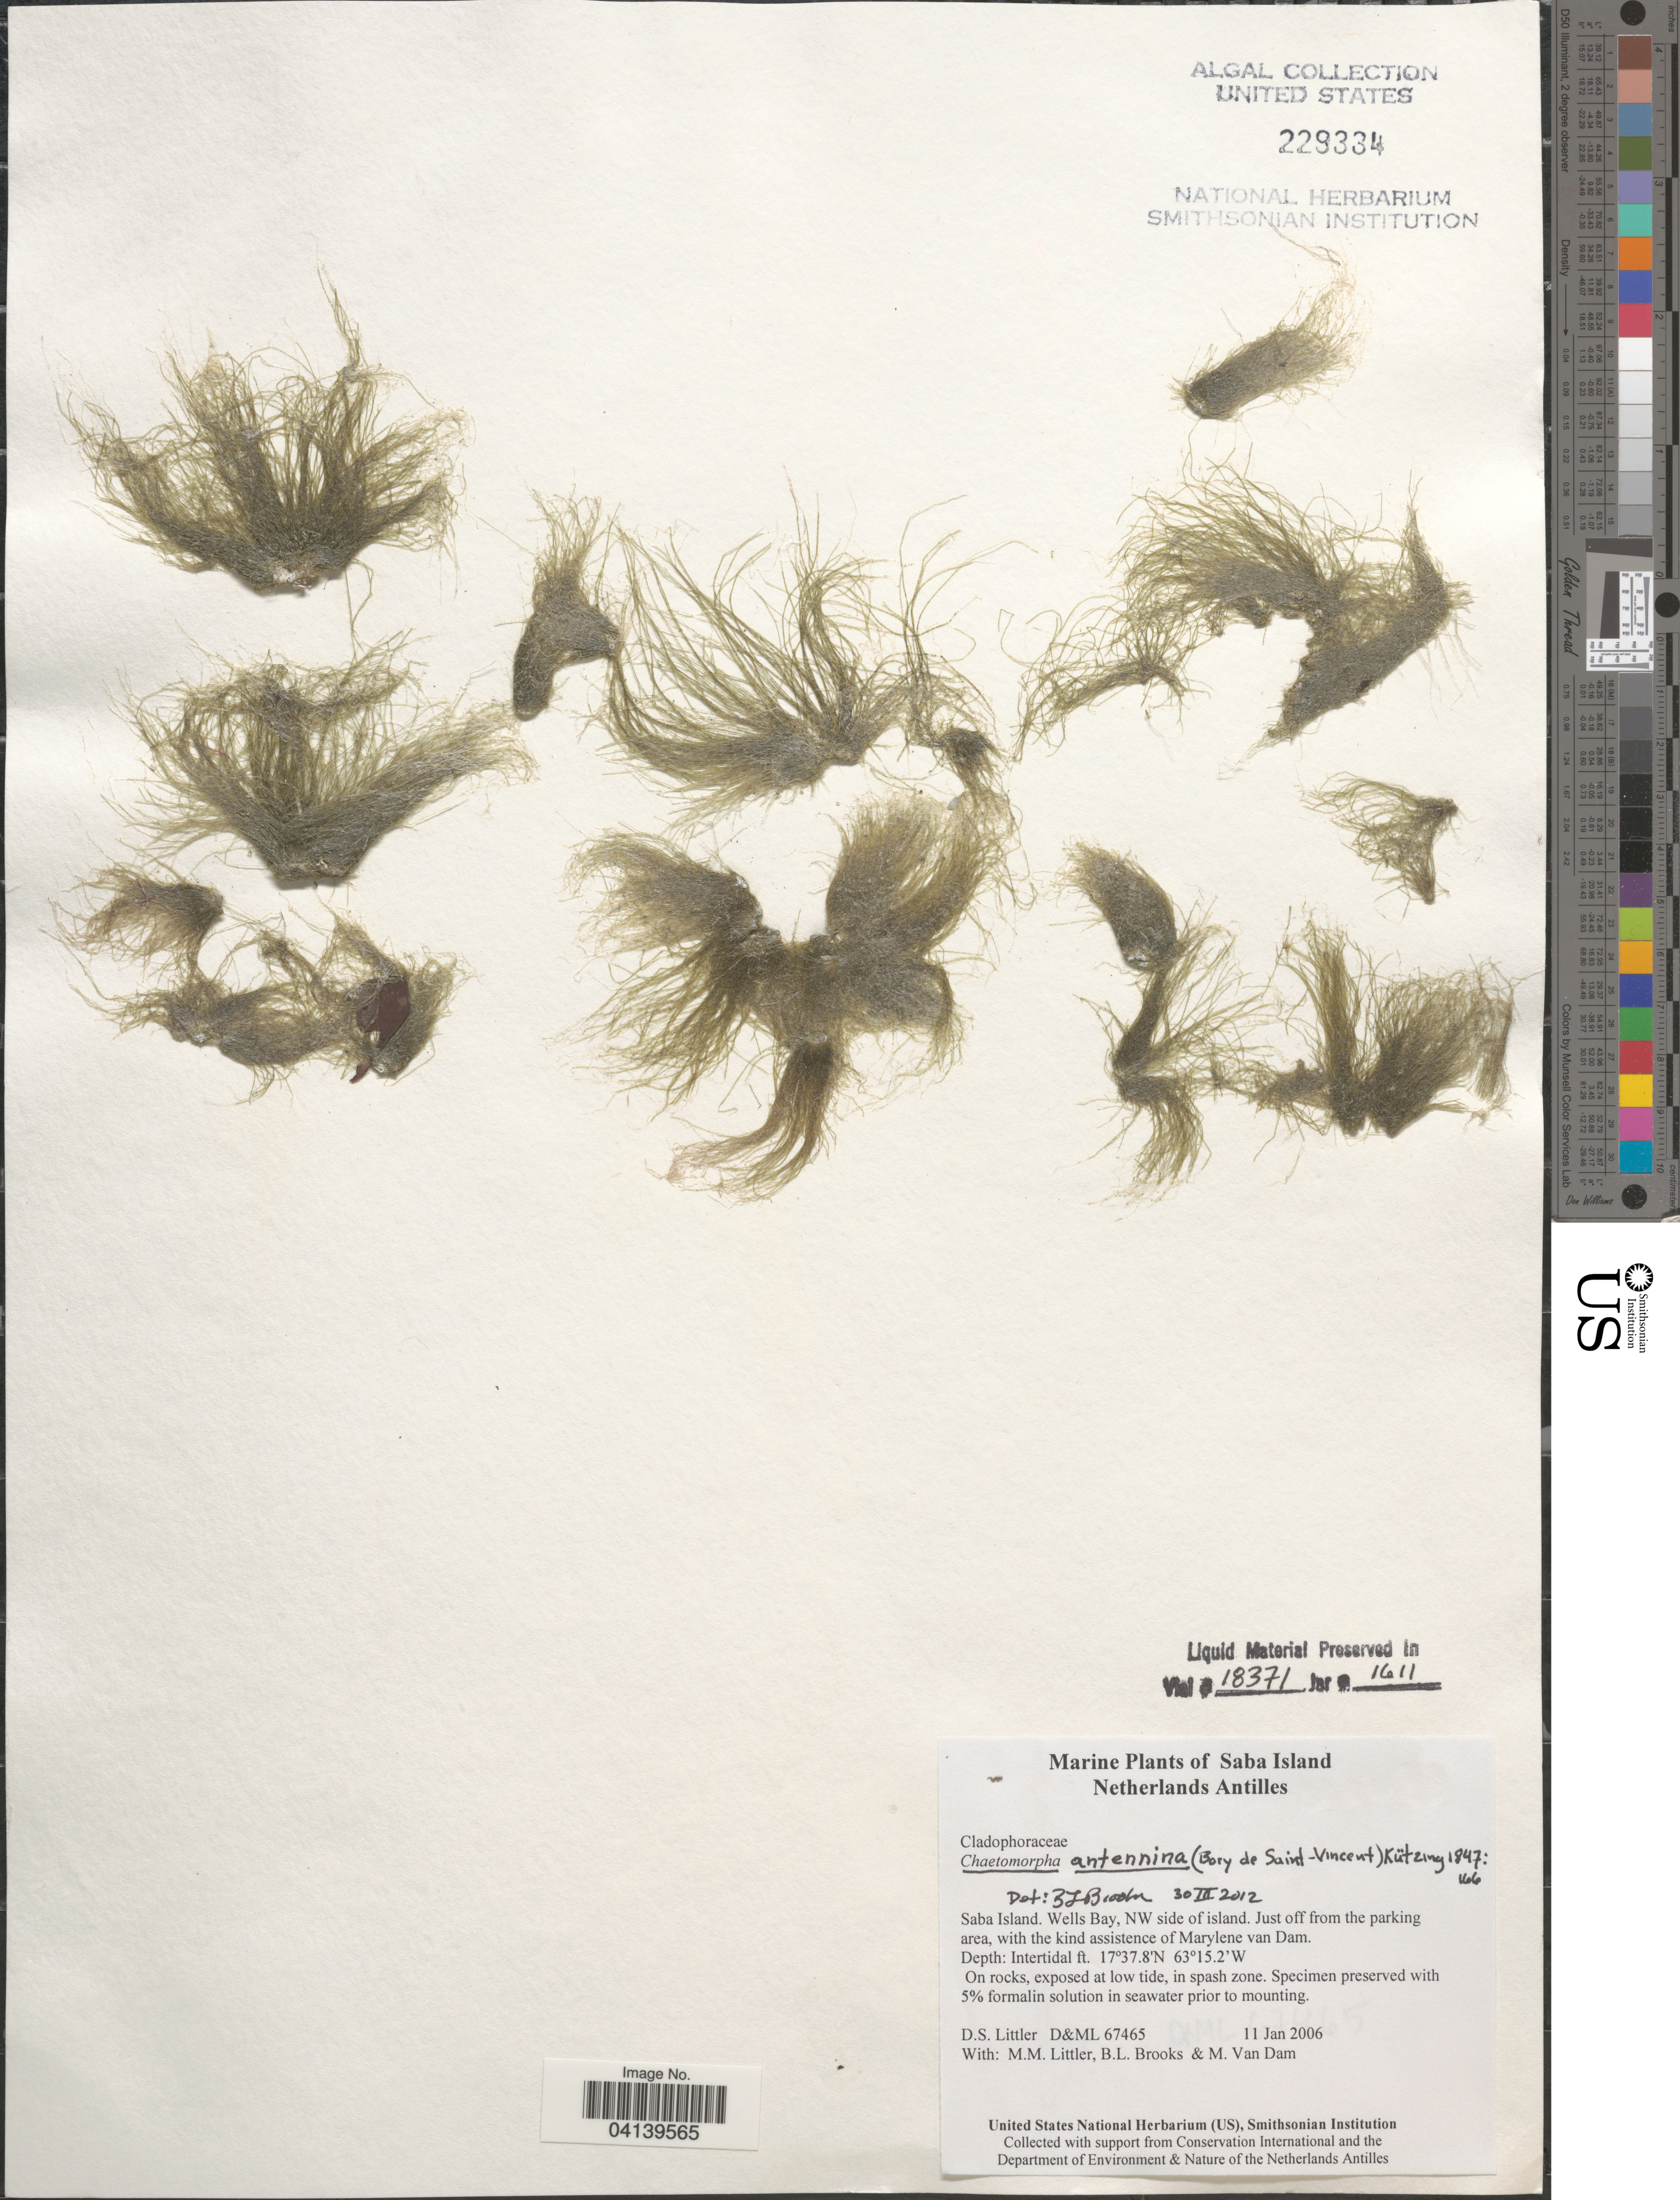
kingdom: Plantae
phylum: Chlorophyta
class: Ulvophyceae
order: Cladophorales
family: Cladophoraceae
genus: Chaetomorpha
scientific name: Chaetomorpha antennina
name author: (Bory) Kütz.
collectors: D. S. Littler, B. Brooks & M. Dam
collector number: D&ML67465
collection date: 2006-01-11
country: Netherlands Antilles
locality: Saba Island. Wells Bay, NW side of island. Just off from the parking area.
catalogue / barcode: US 229334